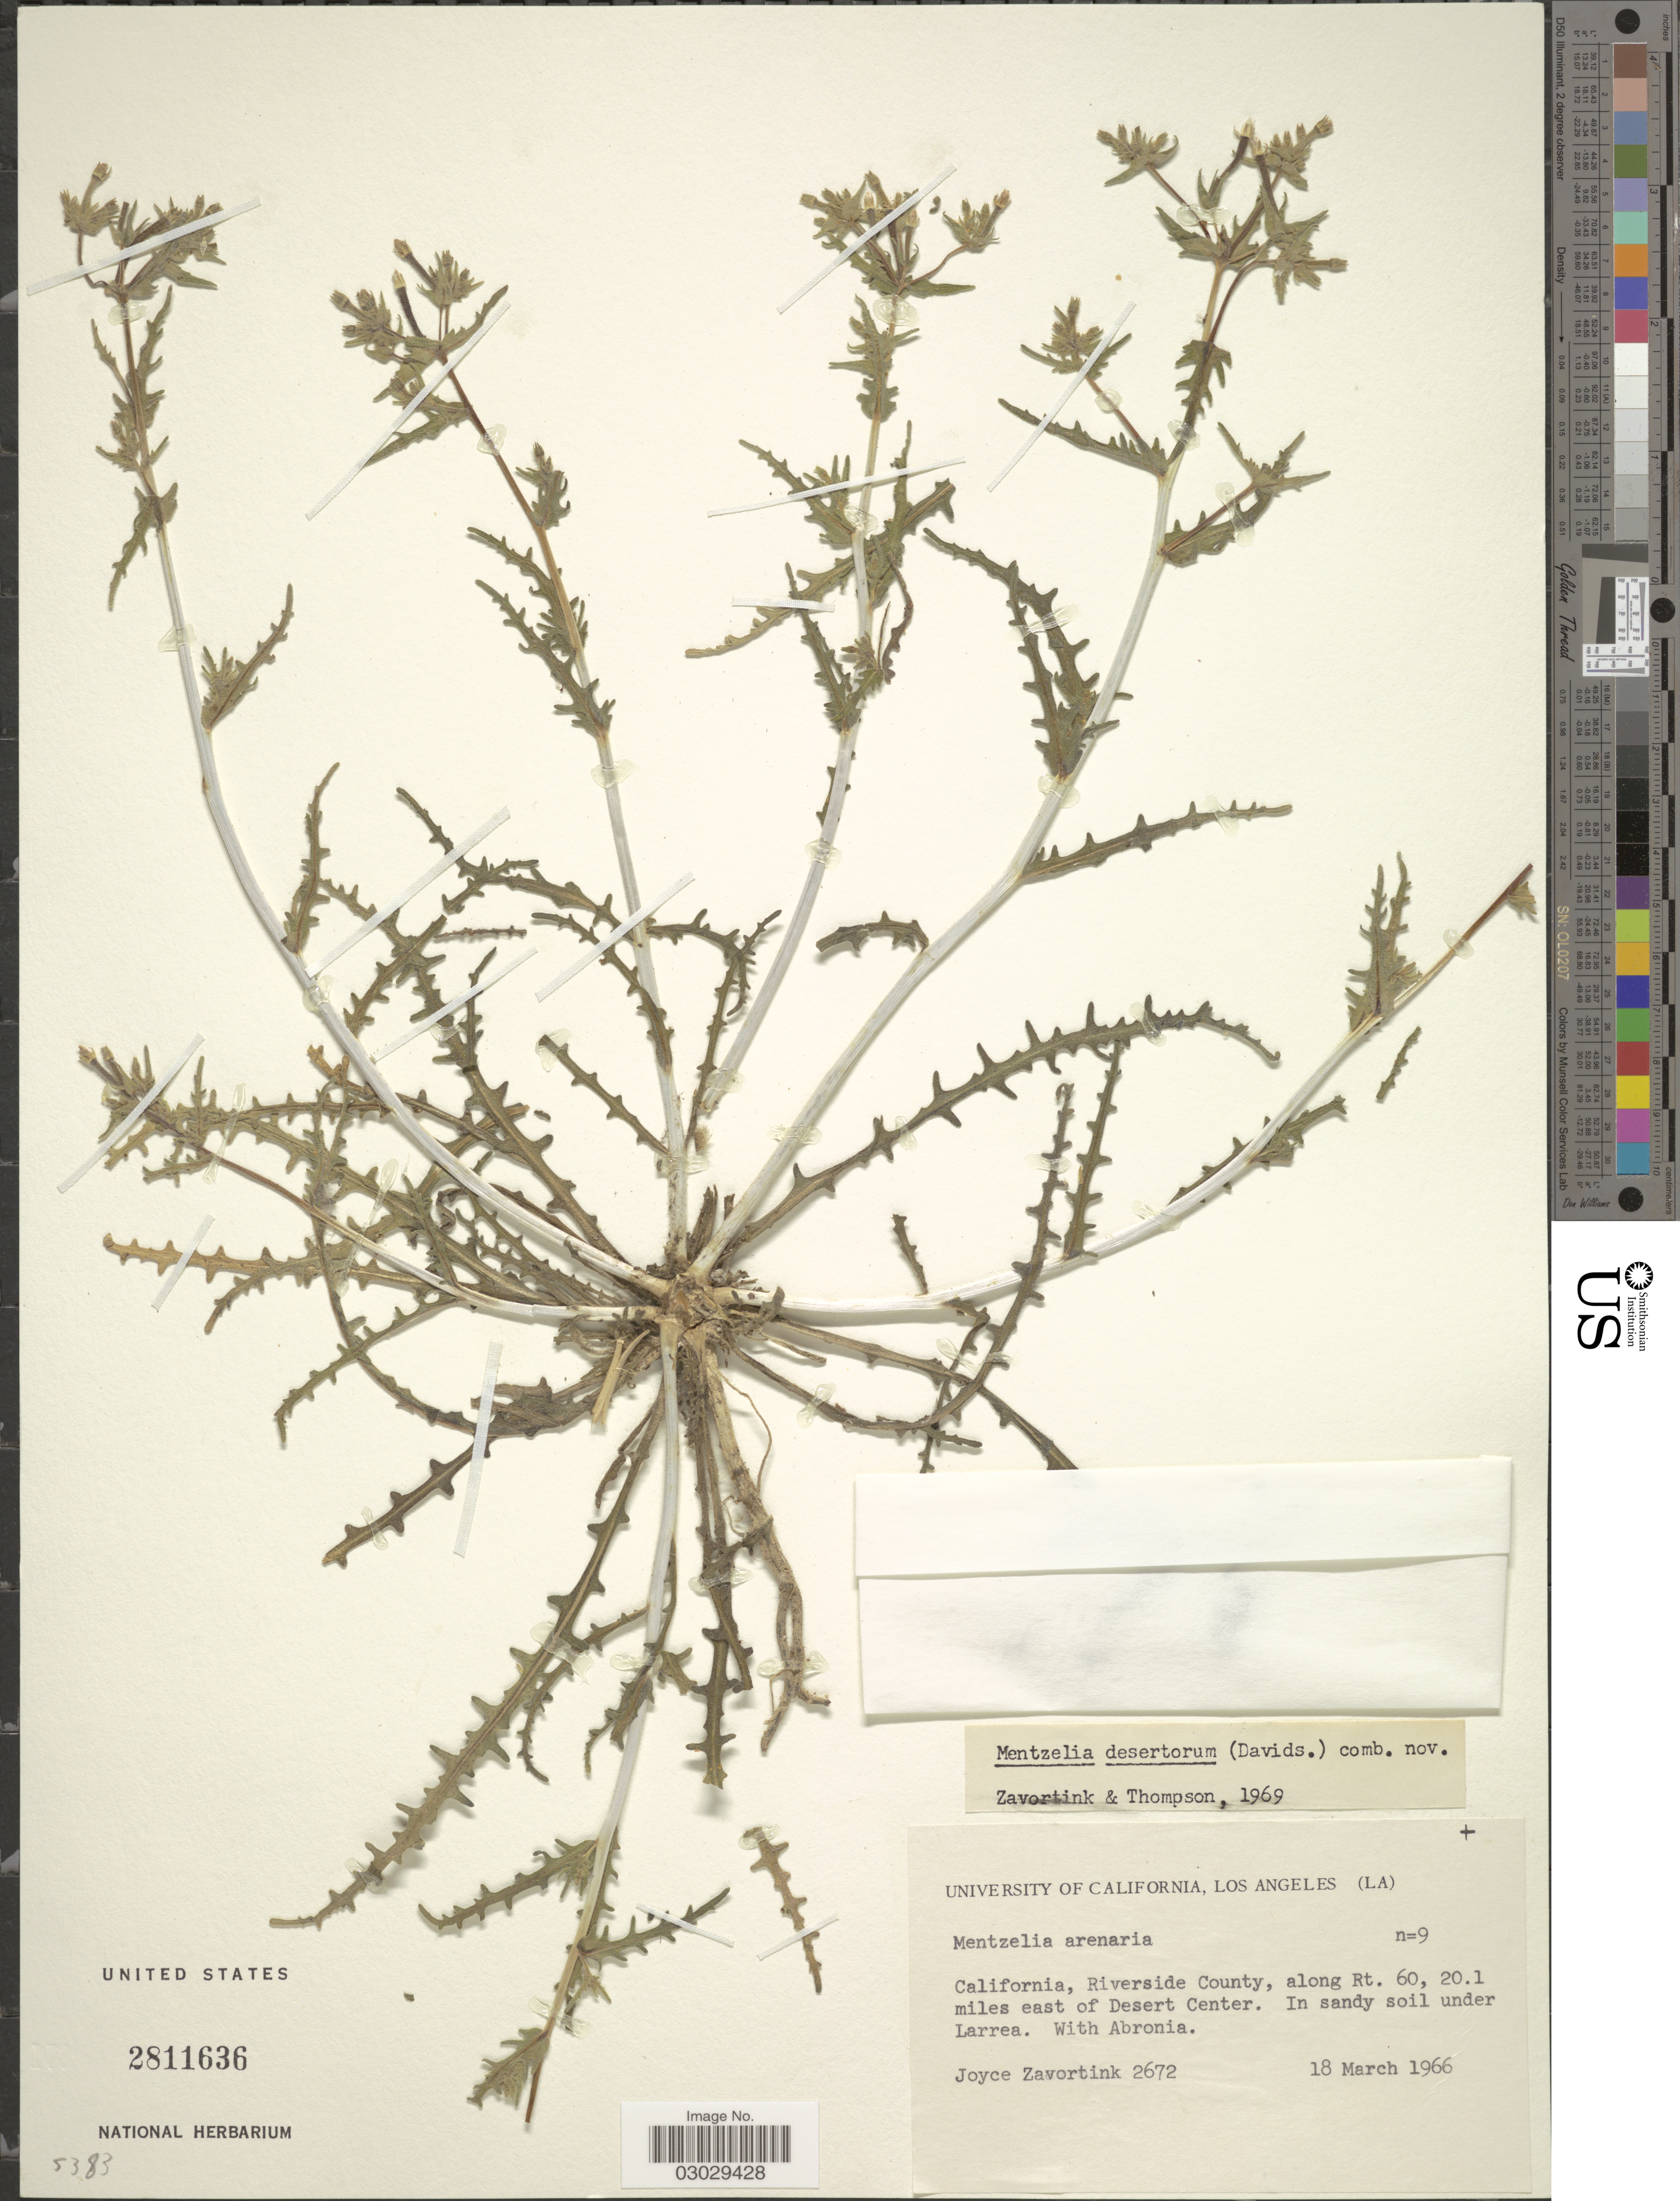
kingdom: Plantae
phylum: Tracheophyta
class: Magnoliopsida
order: Cornales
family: Loasaceae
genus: Mentzelia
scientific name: Mentzelia desertorum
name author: (Davidson) H.J. Thomps. & J.F. Macbr.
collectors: J. Zavortink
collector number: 2672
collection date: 1966-03-18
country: United States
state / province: California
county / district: Riverside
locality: Riverside County, along Rt. 60, 20.1 miles east of Desert Center.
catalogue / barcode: US 2811636